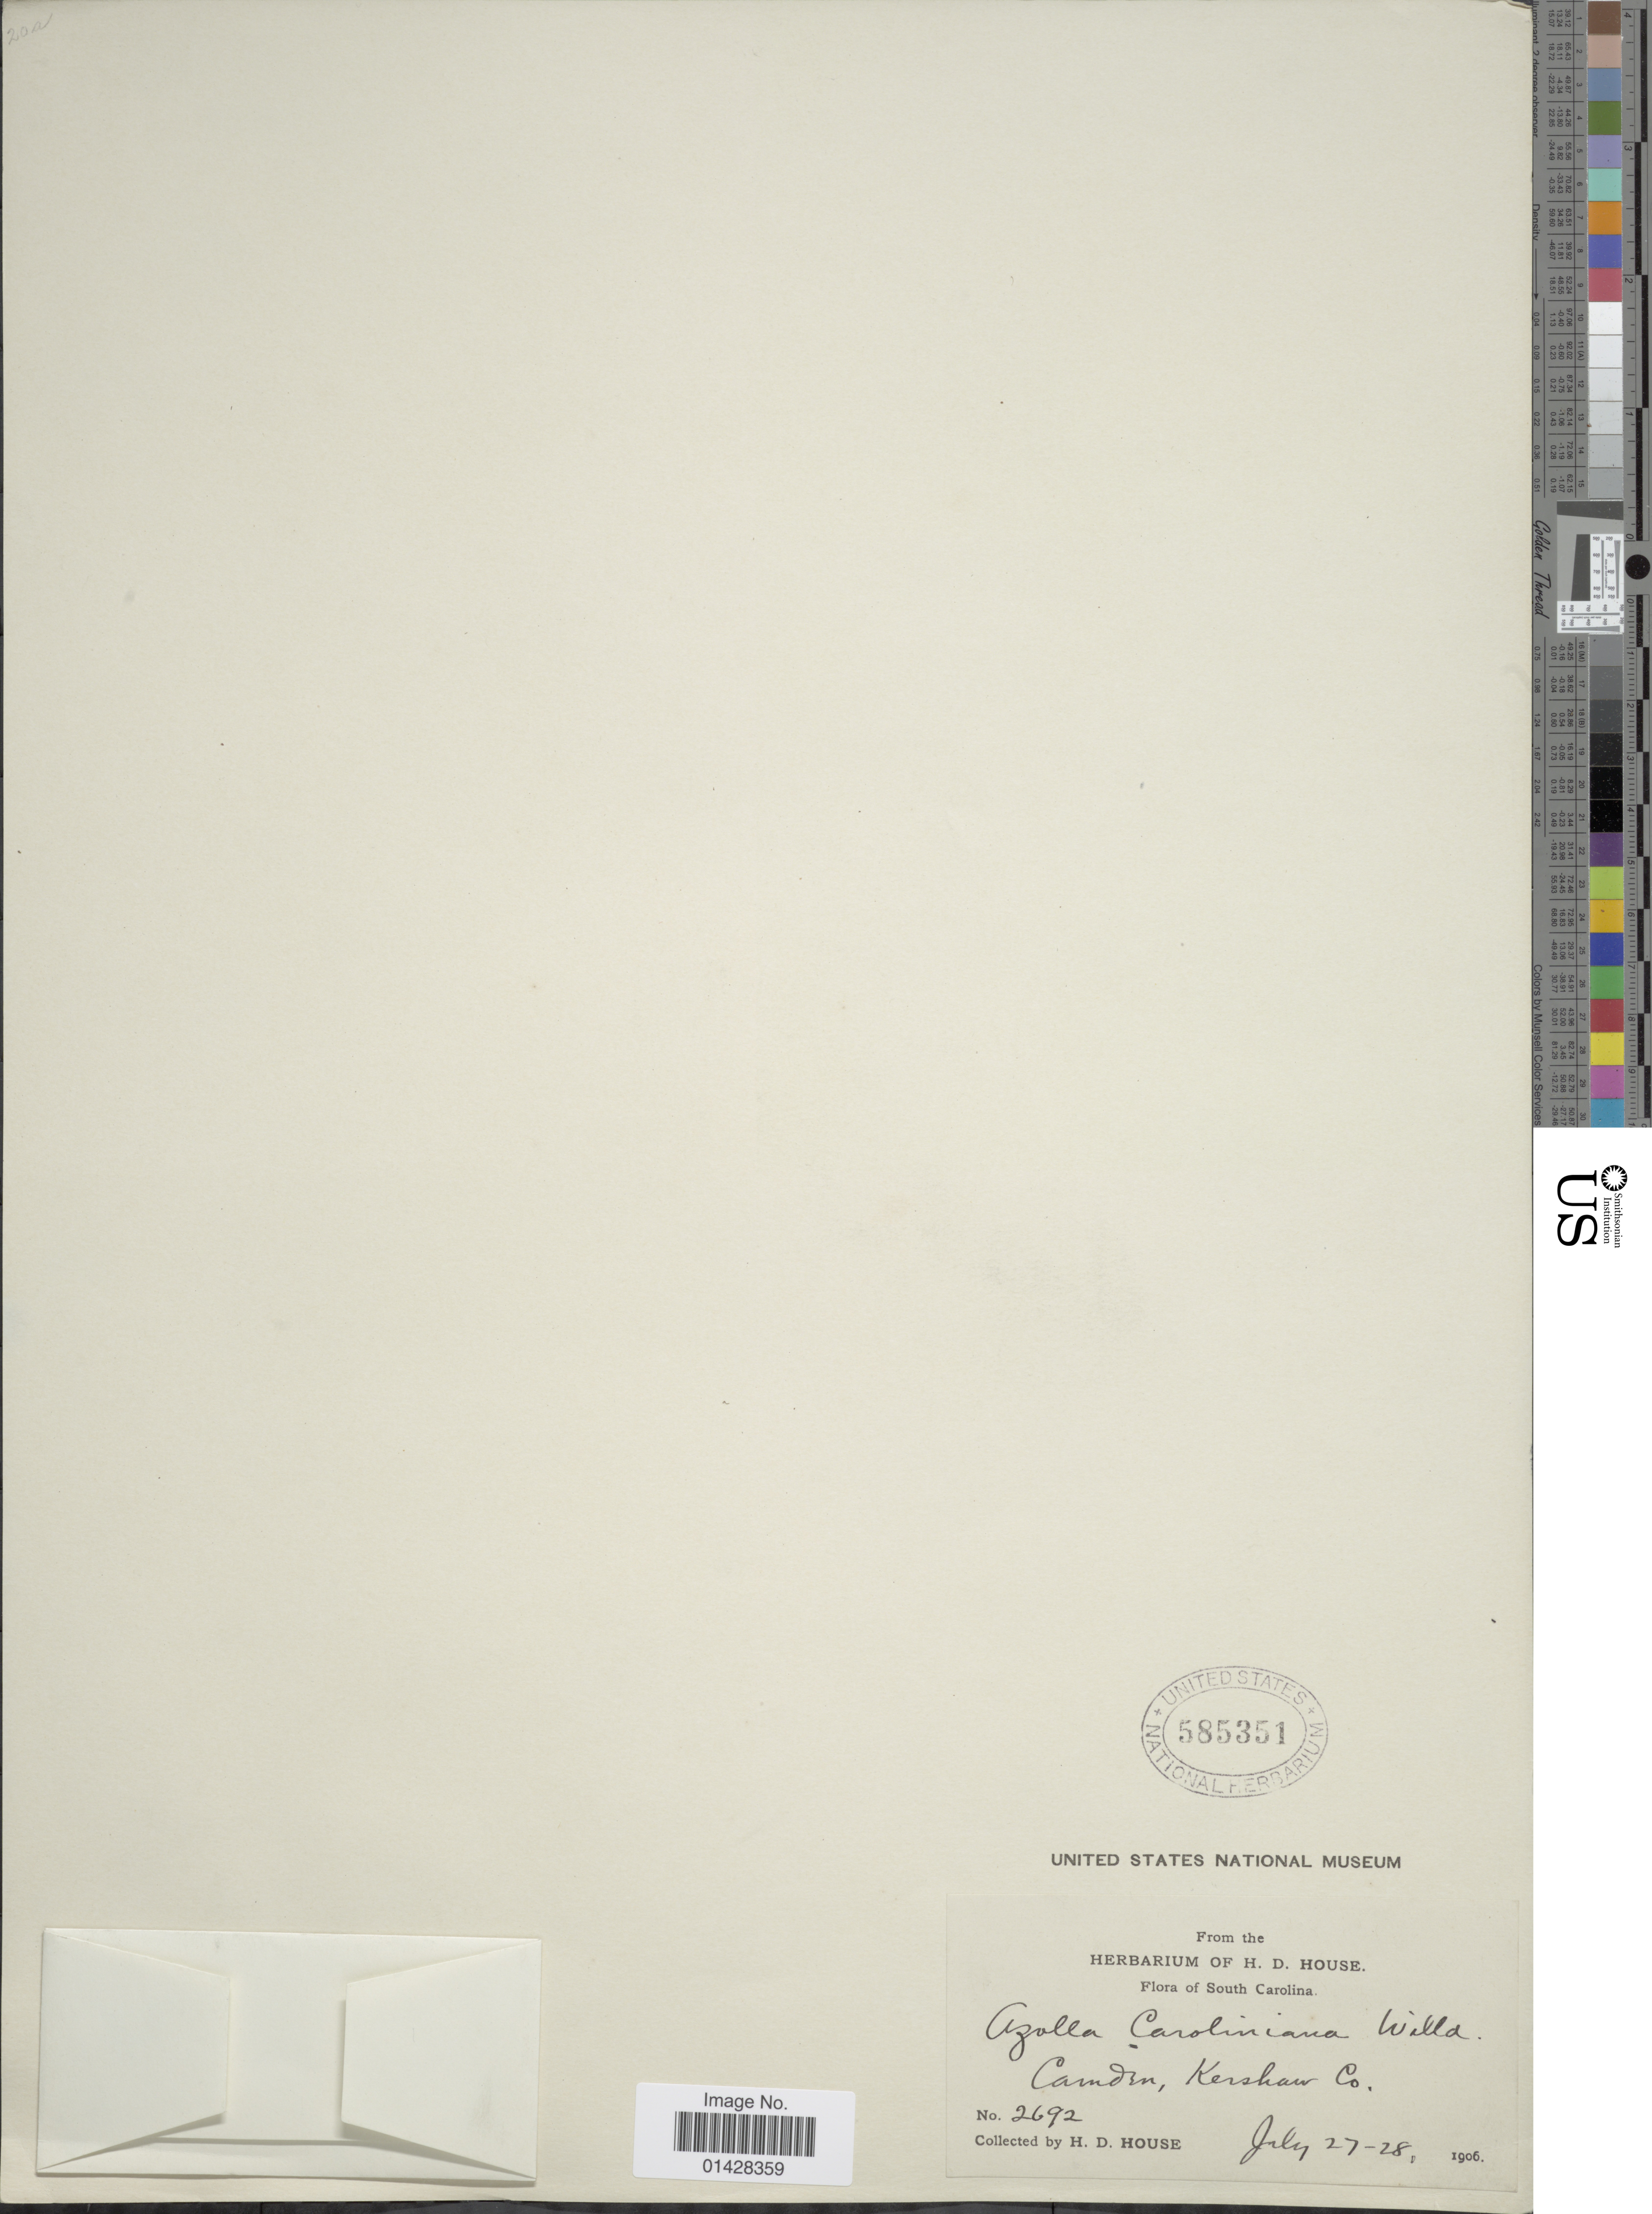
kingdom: Plantae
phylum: Tracheophyta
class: Polypodiopsida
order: Salviniales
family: Salviniaceae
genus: Azolla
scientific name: Azolla caroliniana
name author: Willd.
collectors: H. D. House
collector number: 2692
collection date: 1906-07-27/1906-07-28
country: United States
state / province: South Carolina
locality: Camden, Kershan Co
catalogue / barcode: US 585351